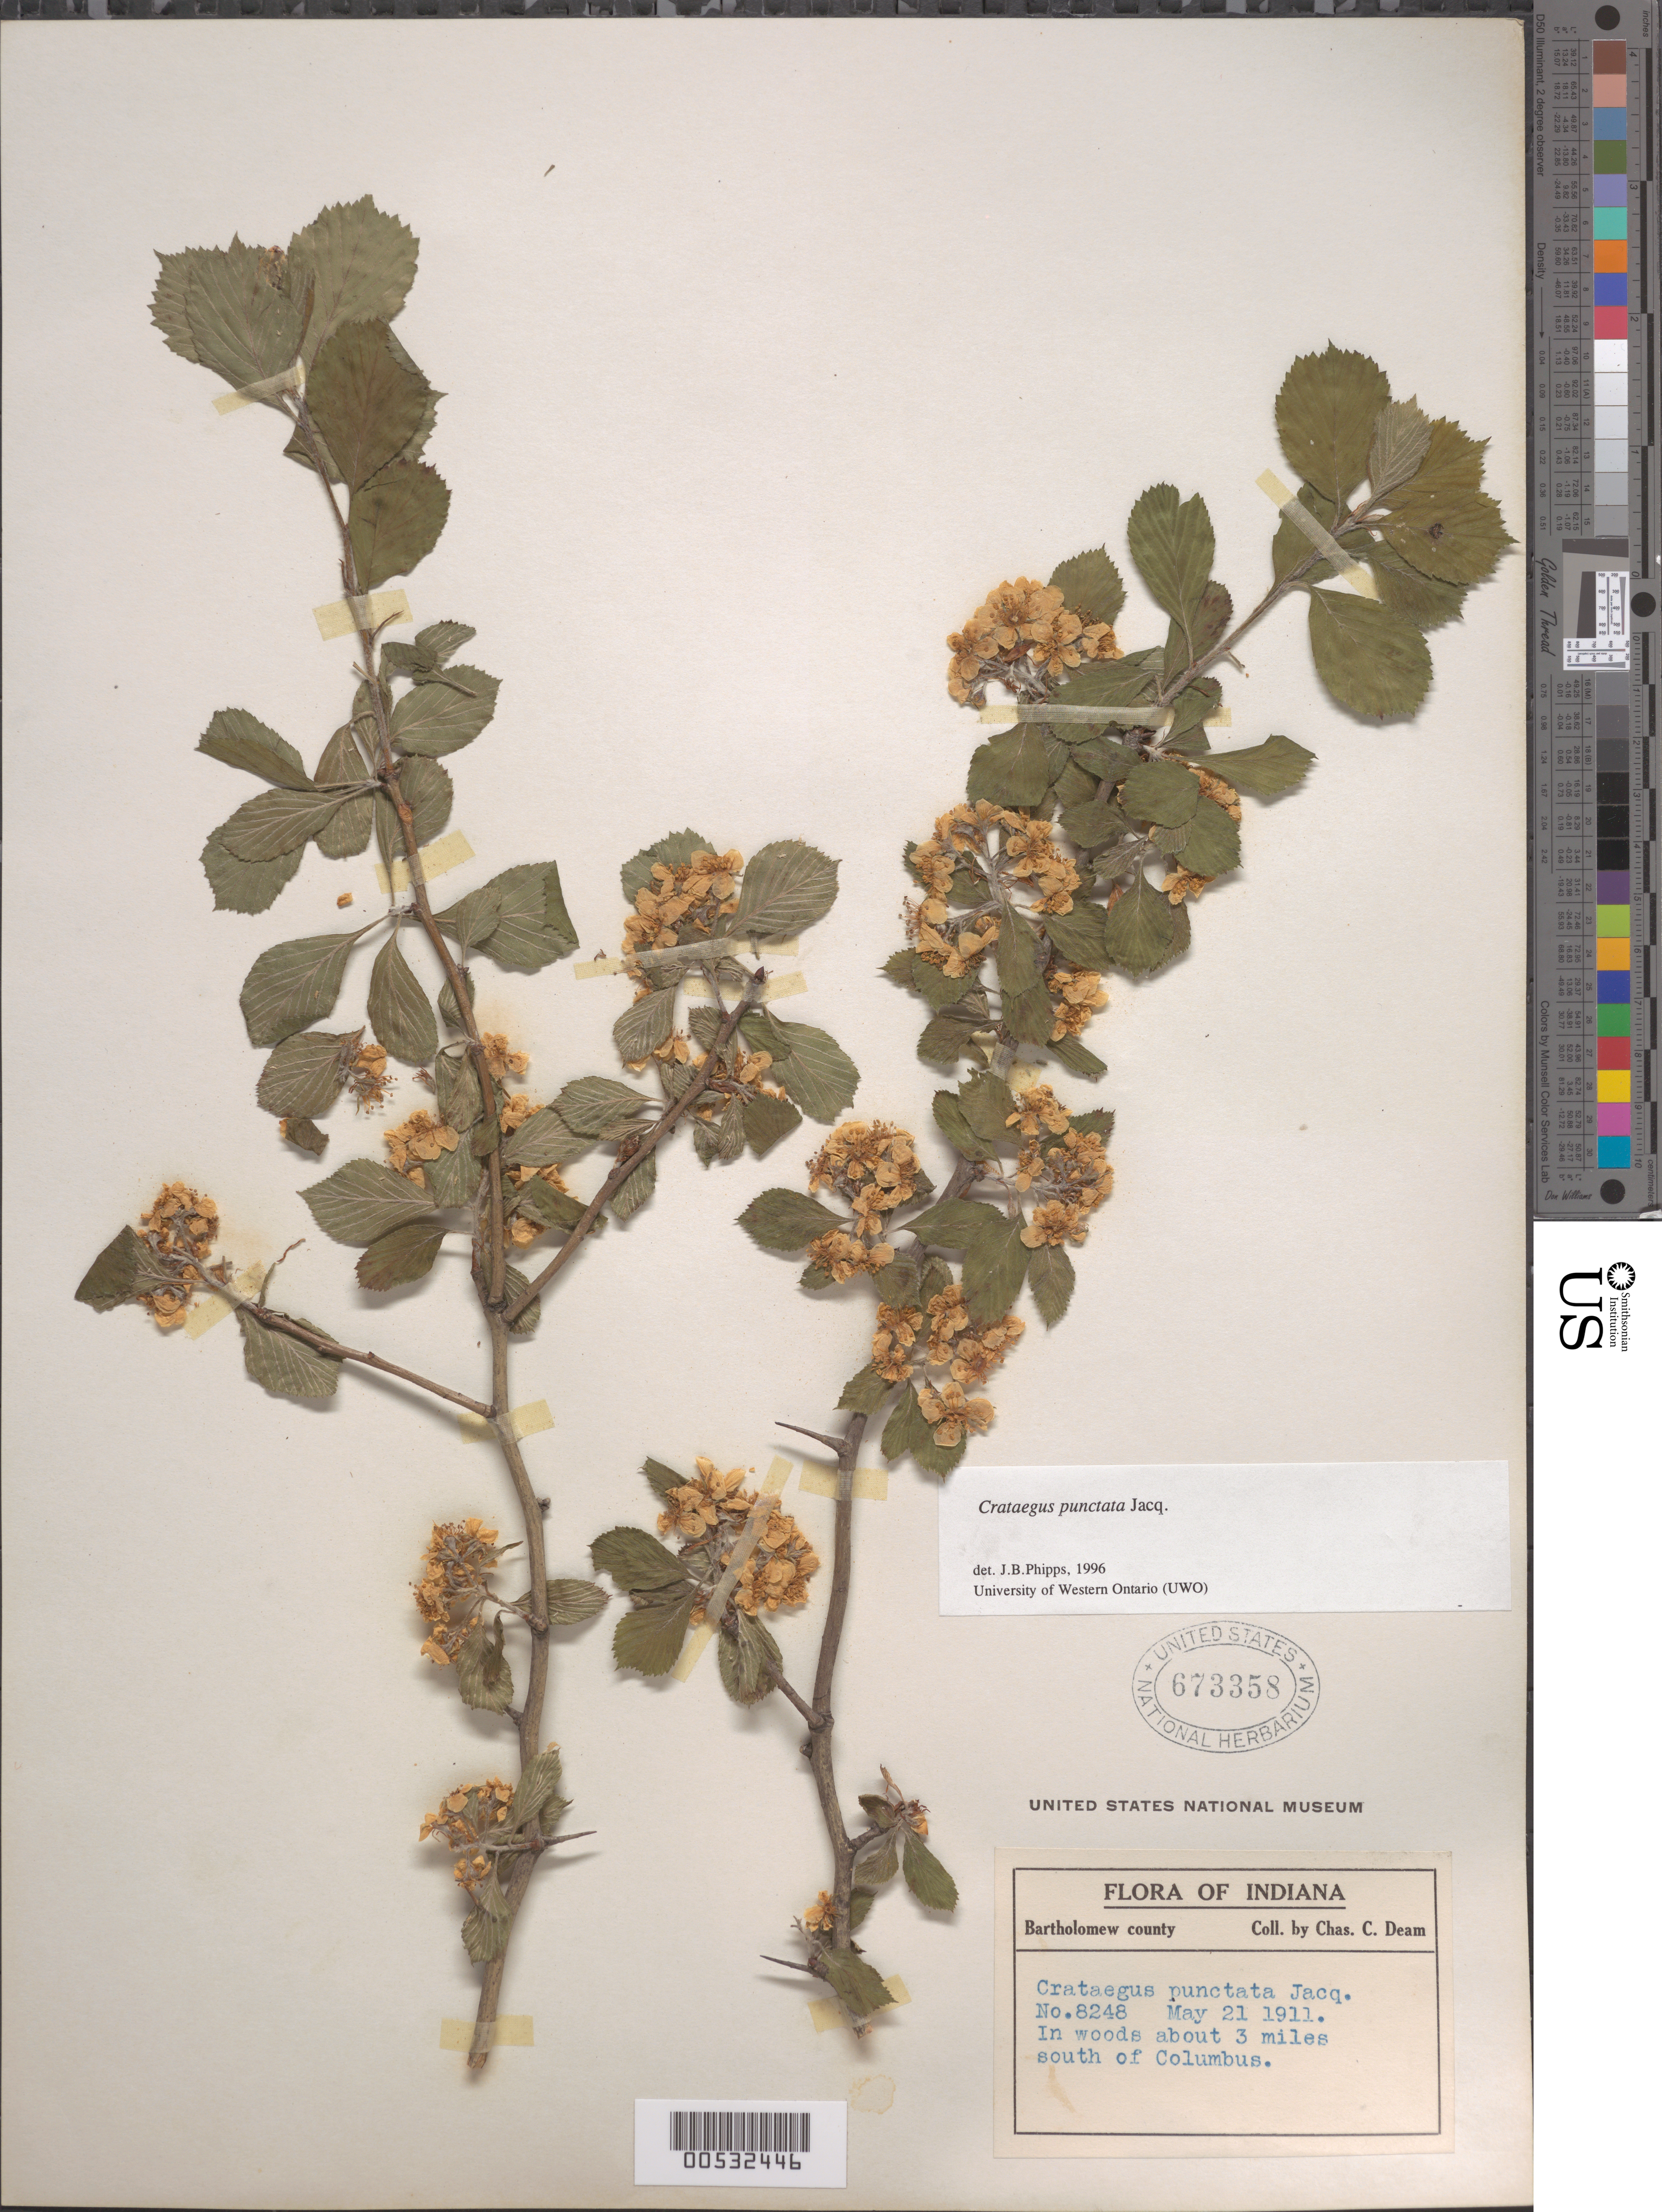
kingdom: Plantae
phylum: Tracheophyta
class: Magnoliopsida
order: Rosales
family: Rosaceae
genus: Crataegus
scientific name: Crataegus punctata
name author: Jacq.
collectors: C. C. Deam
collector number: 8248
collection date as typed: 21 May 1911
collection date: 1911-05-21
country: United States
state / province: Indiana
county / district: Bartholomew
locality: About 3 miles S of Columbus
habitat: In woods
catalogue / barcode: US 673358